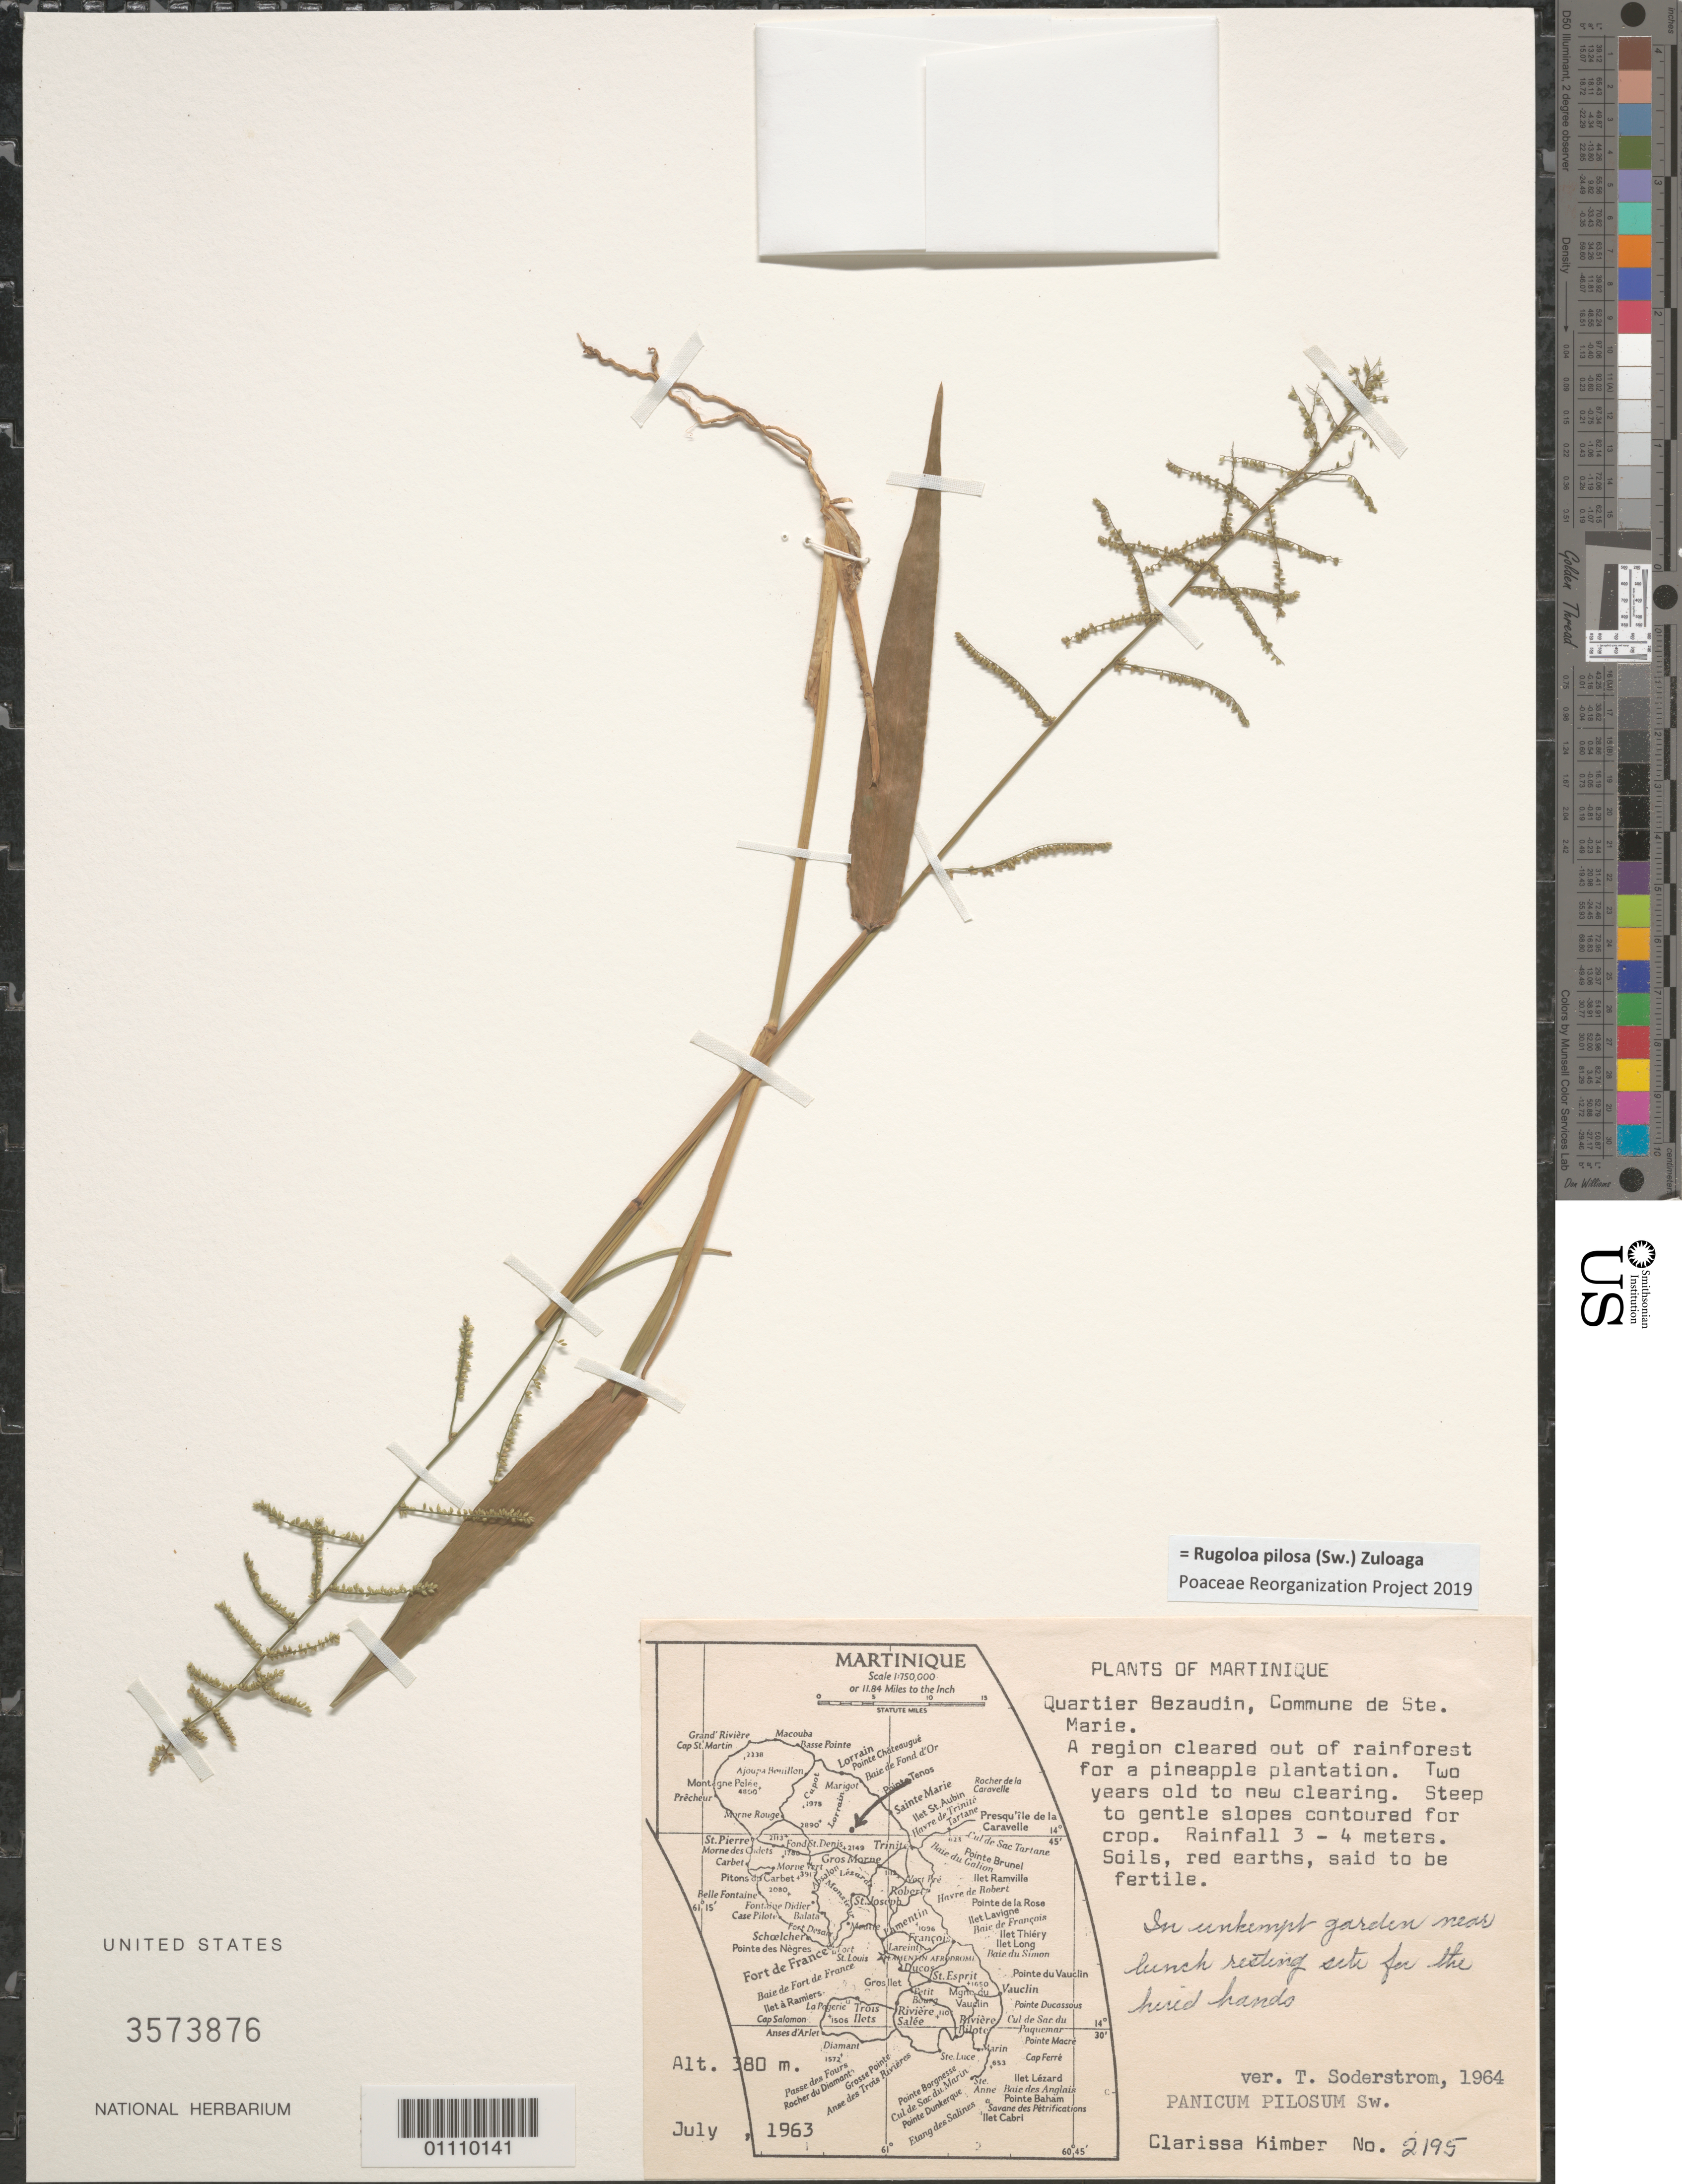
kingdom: Plantae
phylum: Tracheophyta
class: Liliopsida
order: Poales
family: Poaceae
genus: Panicum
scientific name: Panicum pilosum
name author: Sw.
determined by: Soderstrom, T. R.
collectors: C. Kimber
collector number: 2195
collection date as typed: Jul 1963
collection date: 1963-07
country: Martinique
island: Martinique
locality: Quartier Bezuadin, Commune de Ste. Marie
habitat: A region cleared out of rainforest for a pineapple plantation. Two year old to new clearing. Steep to gentle slopes contoured for crop. Rainfall 3-4 m. Soils, red earths, said to be fertile. In unkempt garden near lunch resting site for the hired hands.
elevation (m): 380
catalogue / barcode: US 3573876